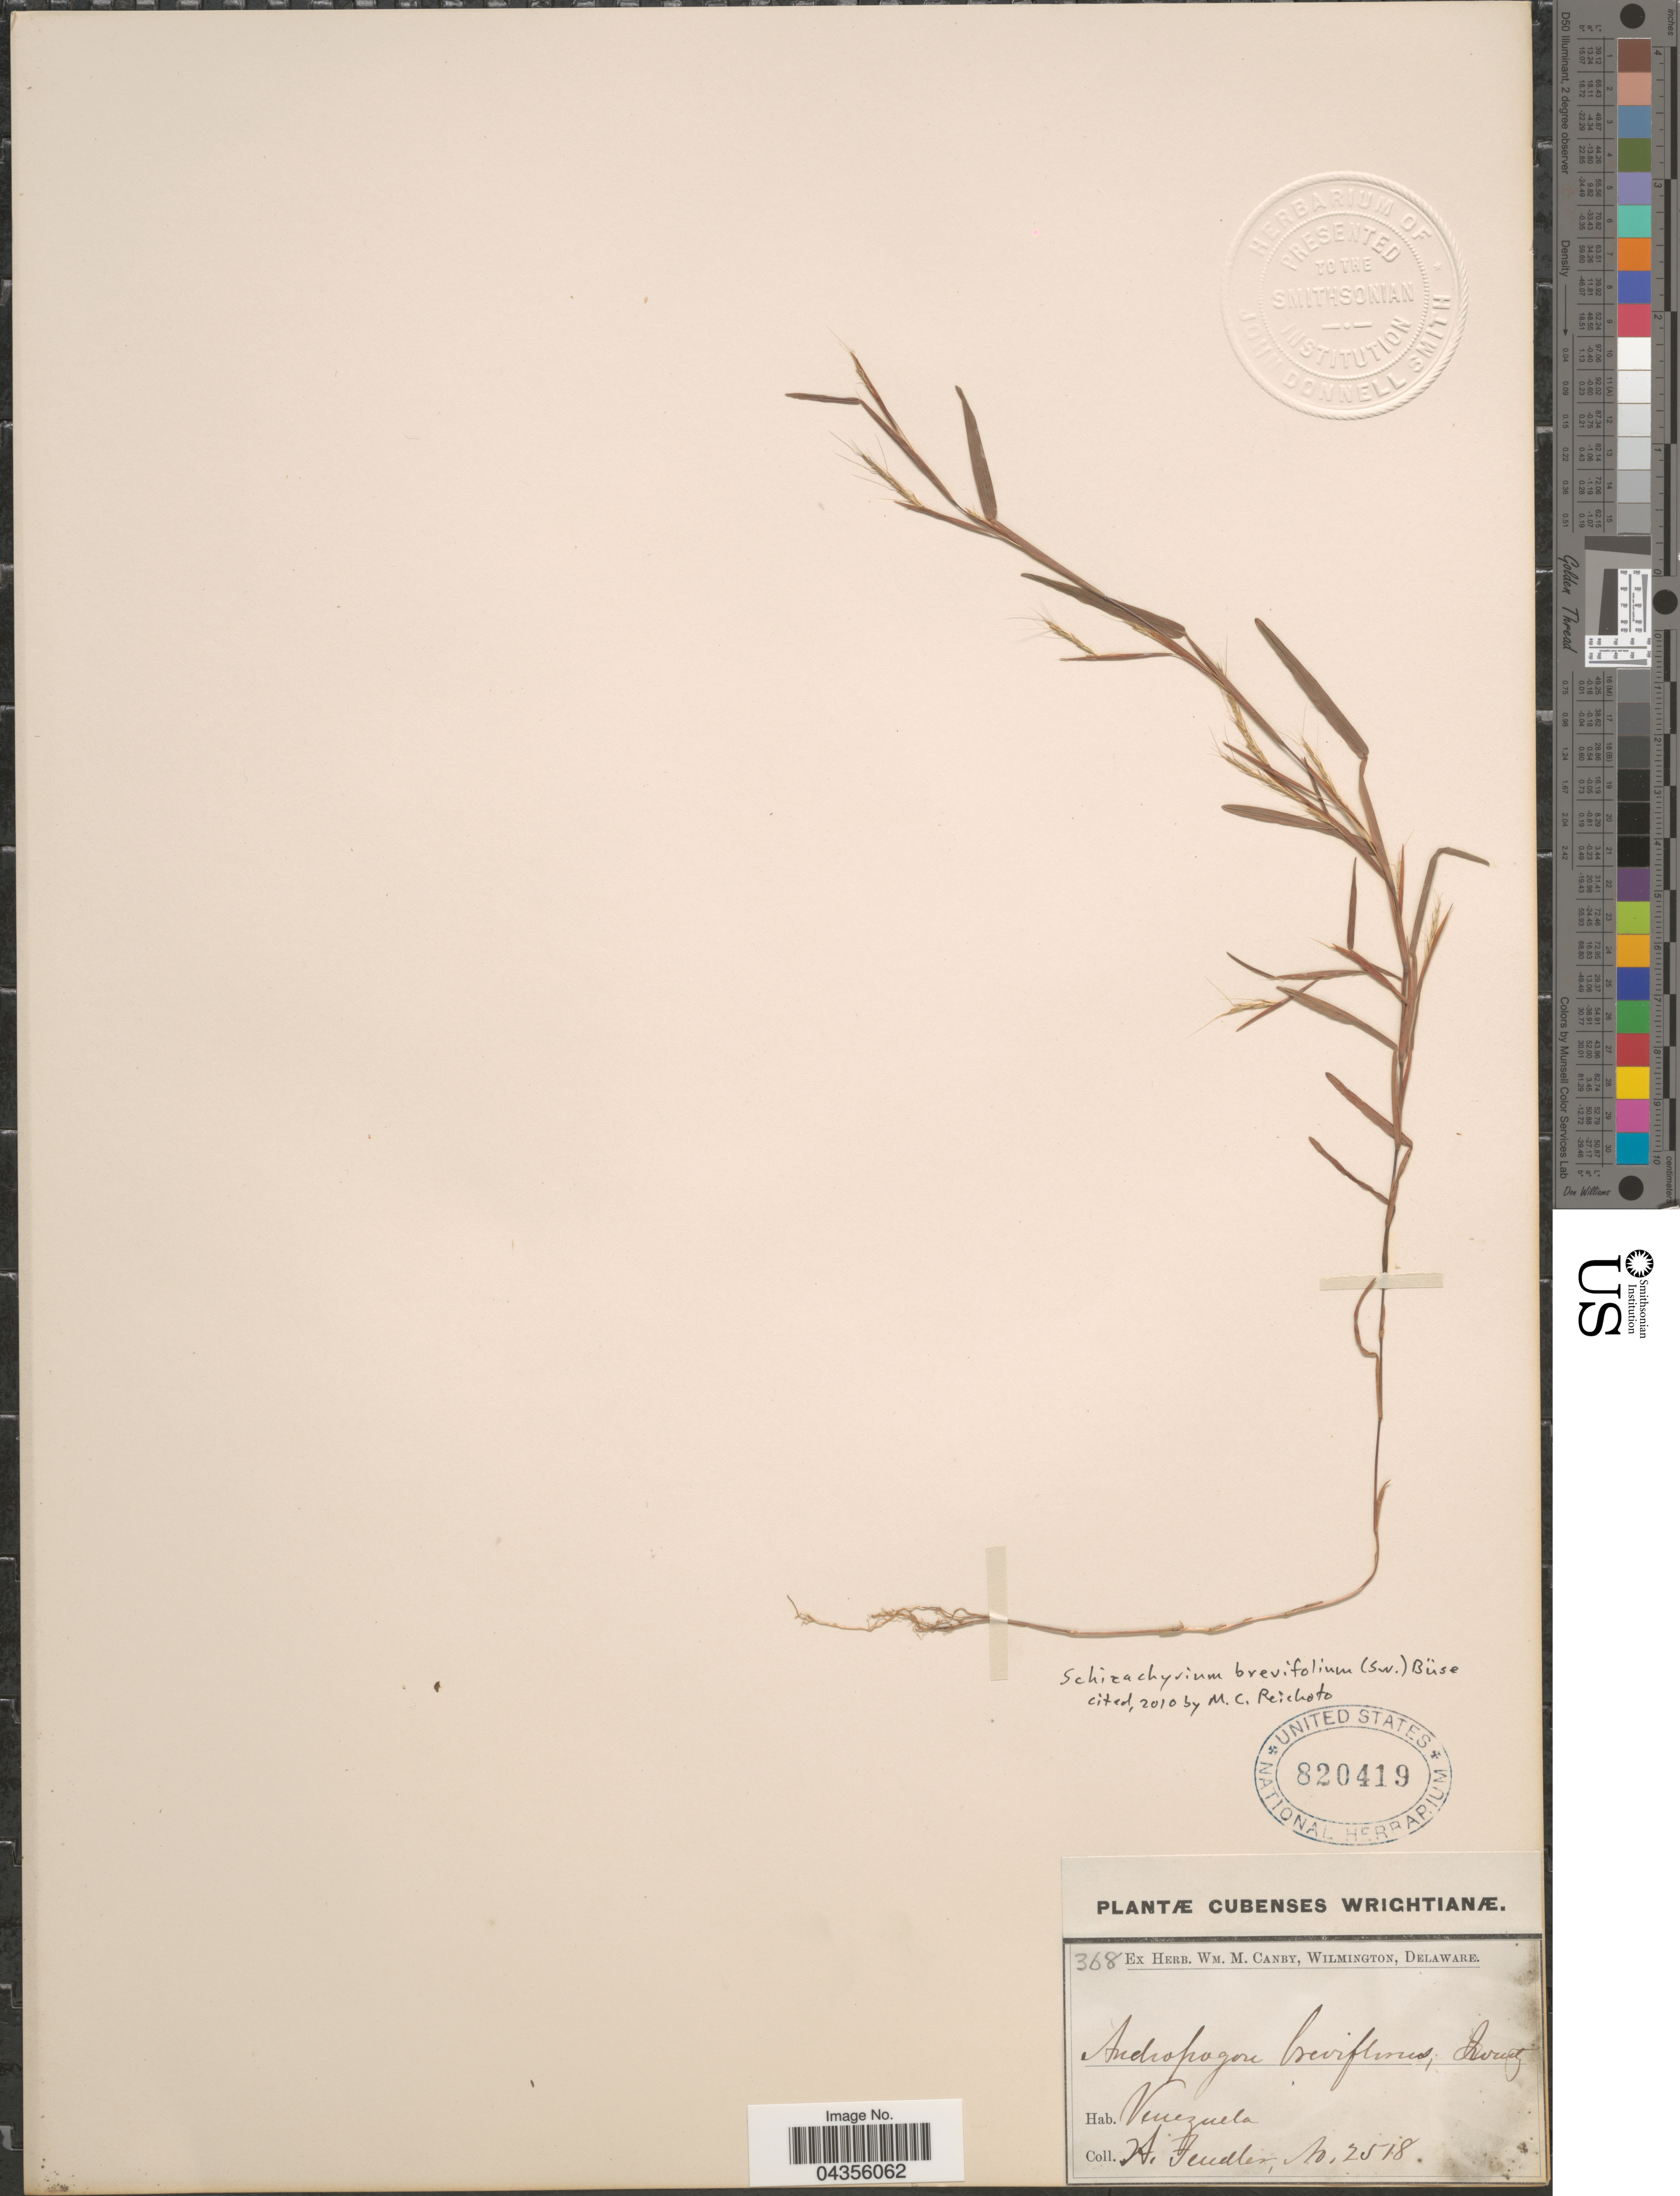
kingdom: Plantae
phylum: Tracheophyta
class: Liliopsida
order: Poales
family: Poaceae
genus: Schizachyrium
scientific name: Schizachyrium brevifolium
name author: (Sw.) Nees ex Büse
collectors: A. Fendler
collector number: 2518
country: Venezuela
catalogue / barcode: US 820419